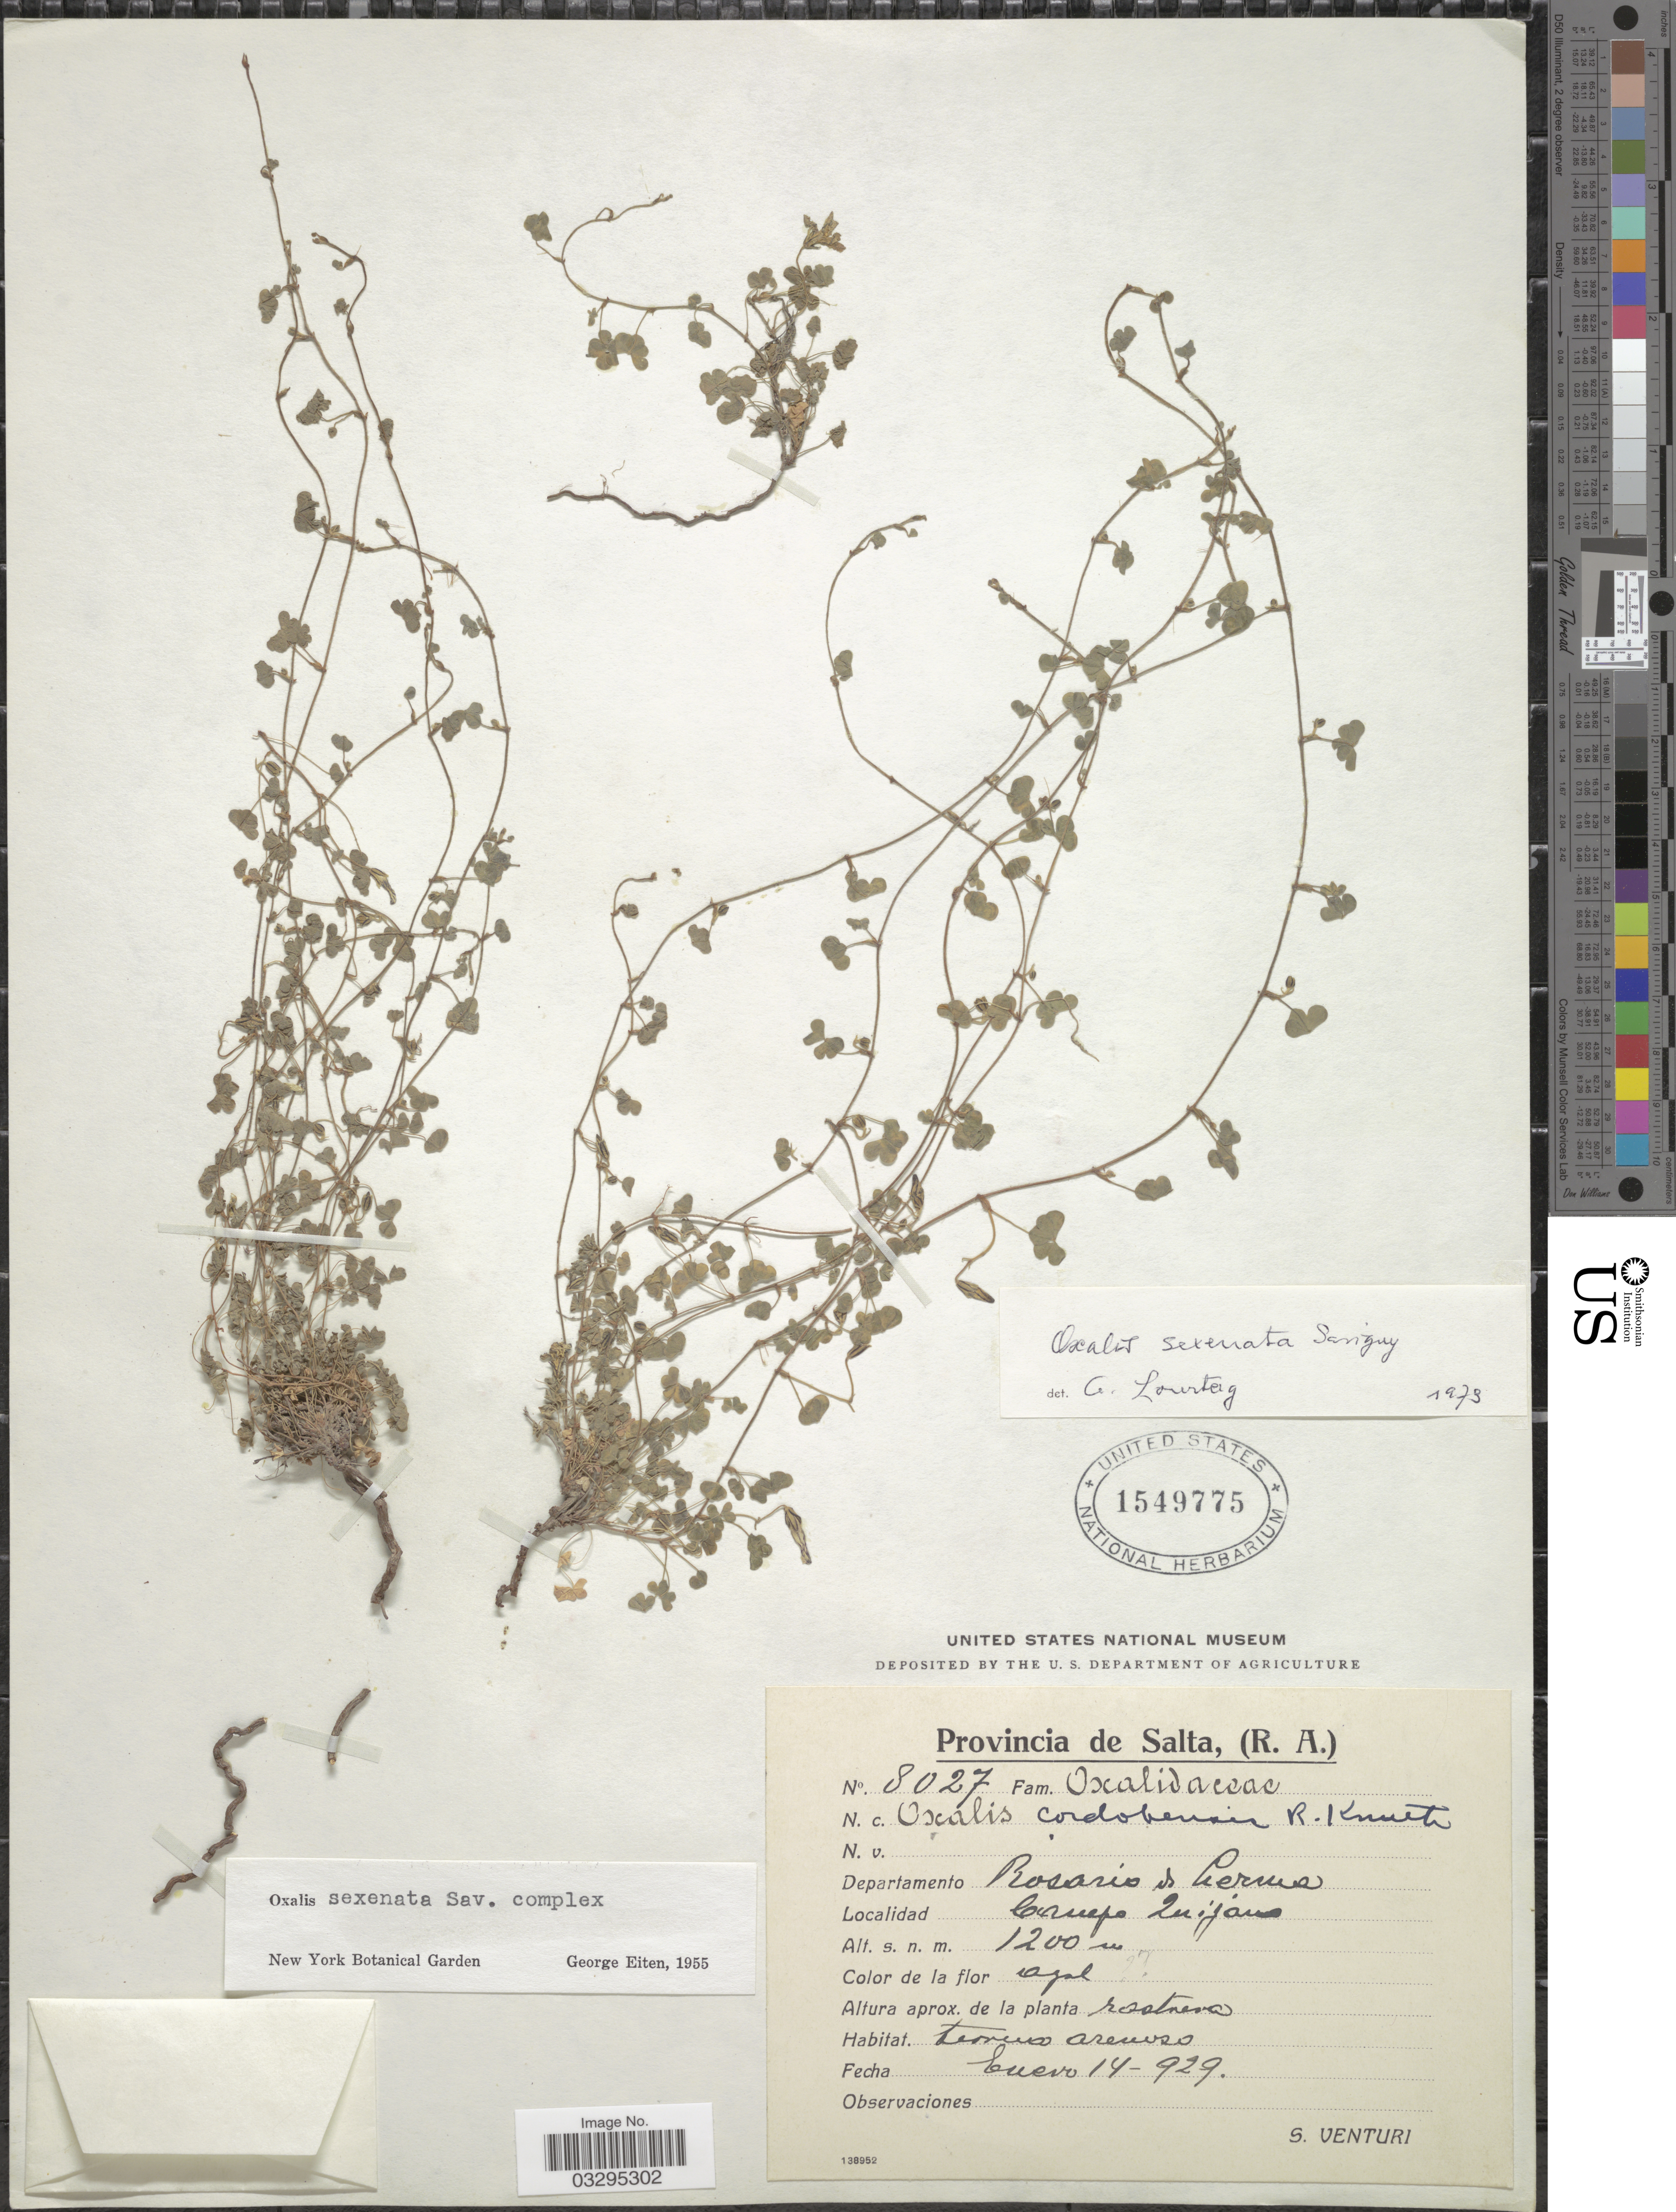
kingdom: Plantae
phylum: Tracheophyta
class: Magnoliopsida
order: Oxalidales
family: Oxalidaceae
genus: Oxalis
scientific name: Oxalis conorrhiza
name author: Jacq.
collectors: S. Venturi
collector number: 8027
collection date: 1929-01-14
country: Argentina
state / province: Salta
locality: Departamento Rosario de Lerma. Campo Quijano.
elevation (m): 1200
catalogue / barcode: US 1549775